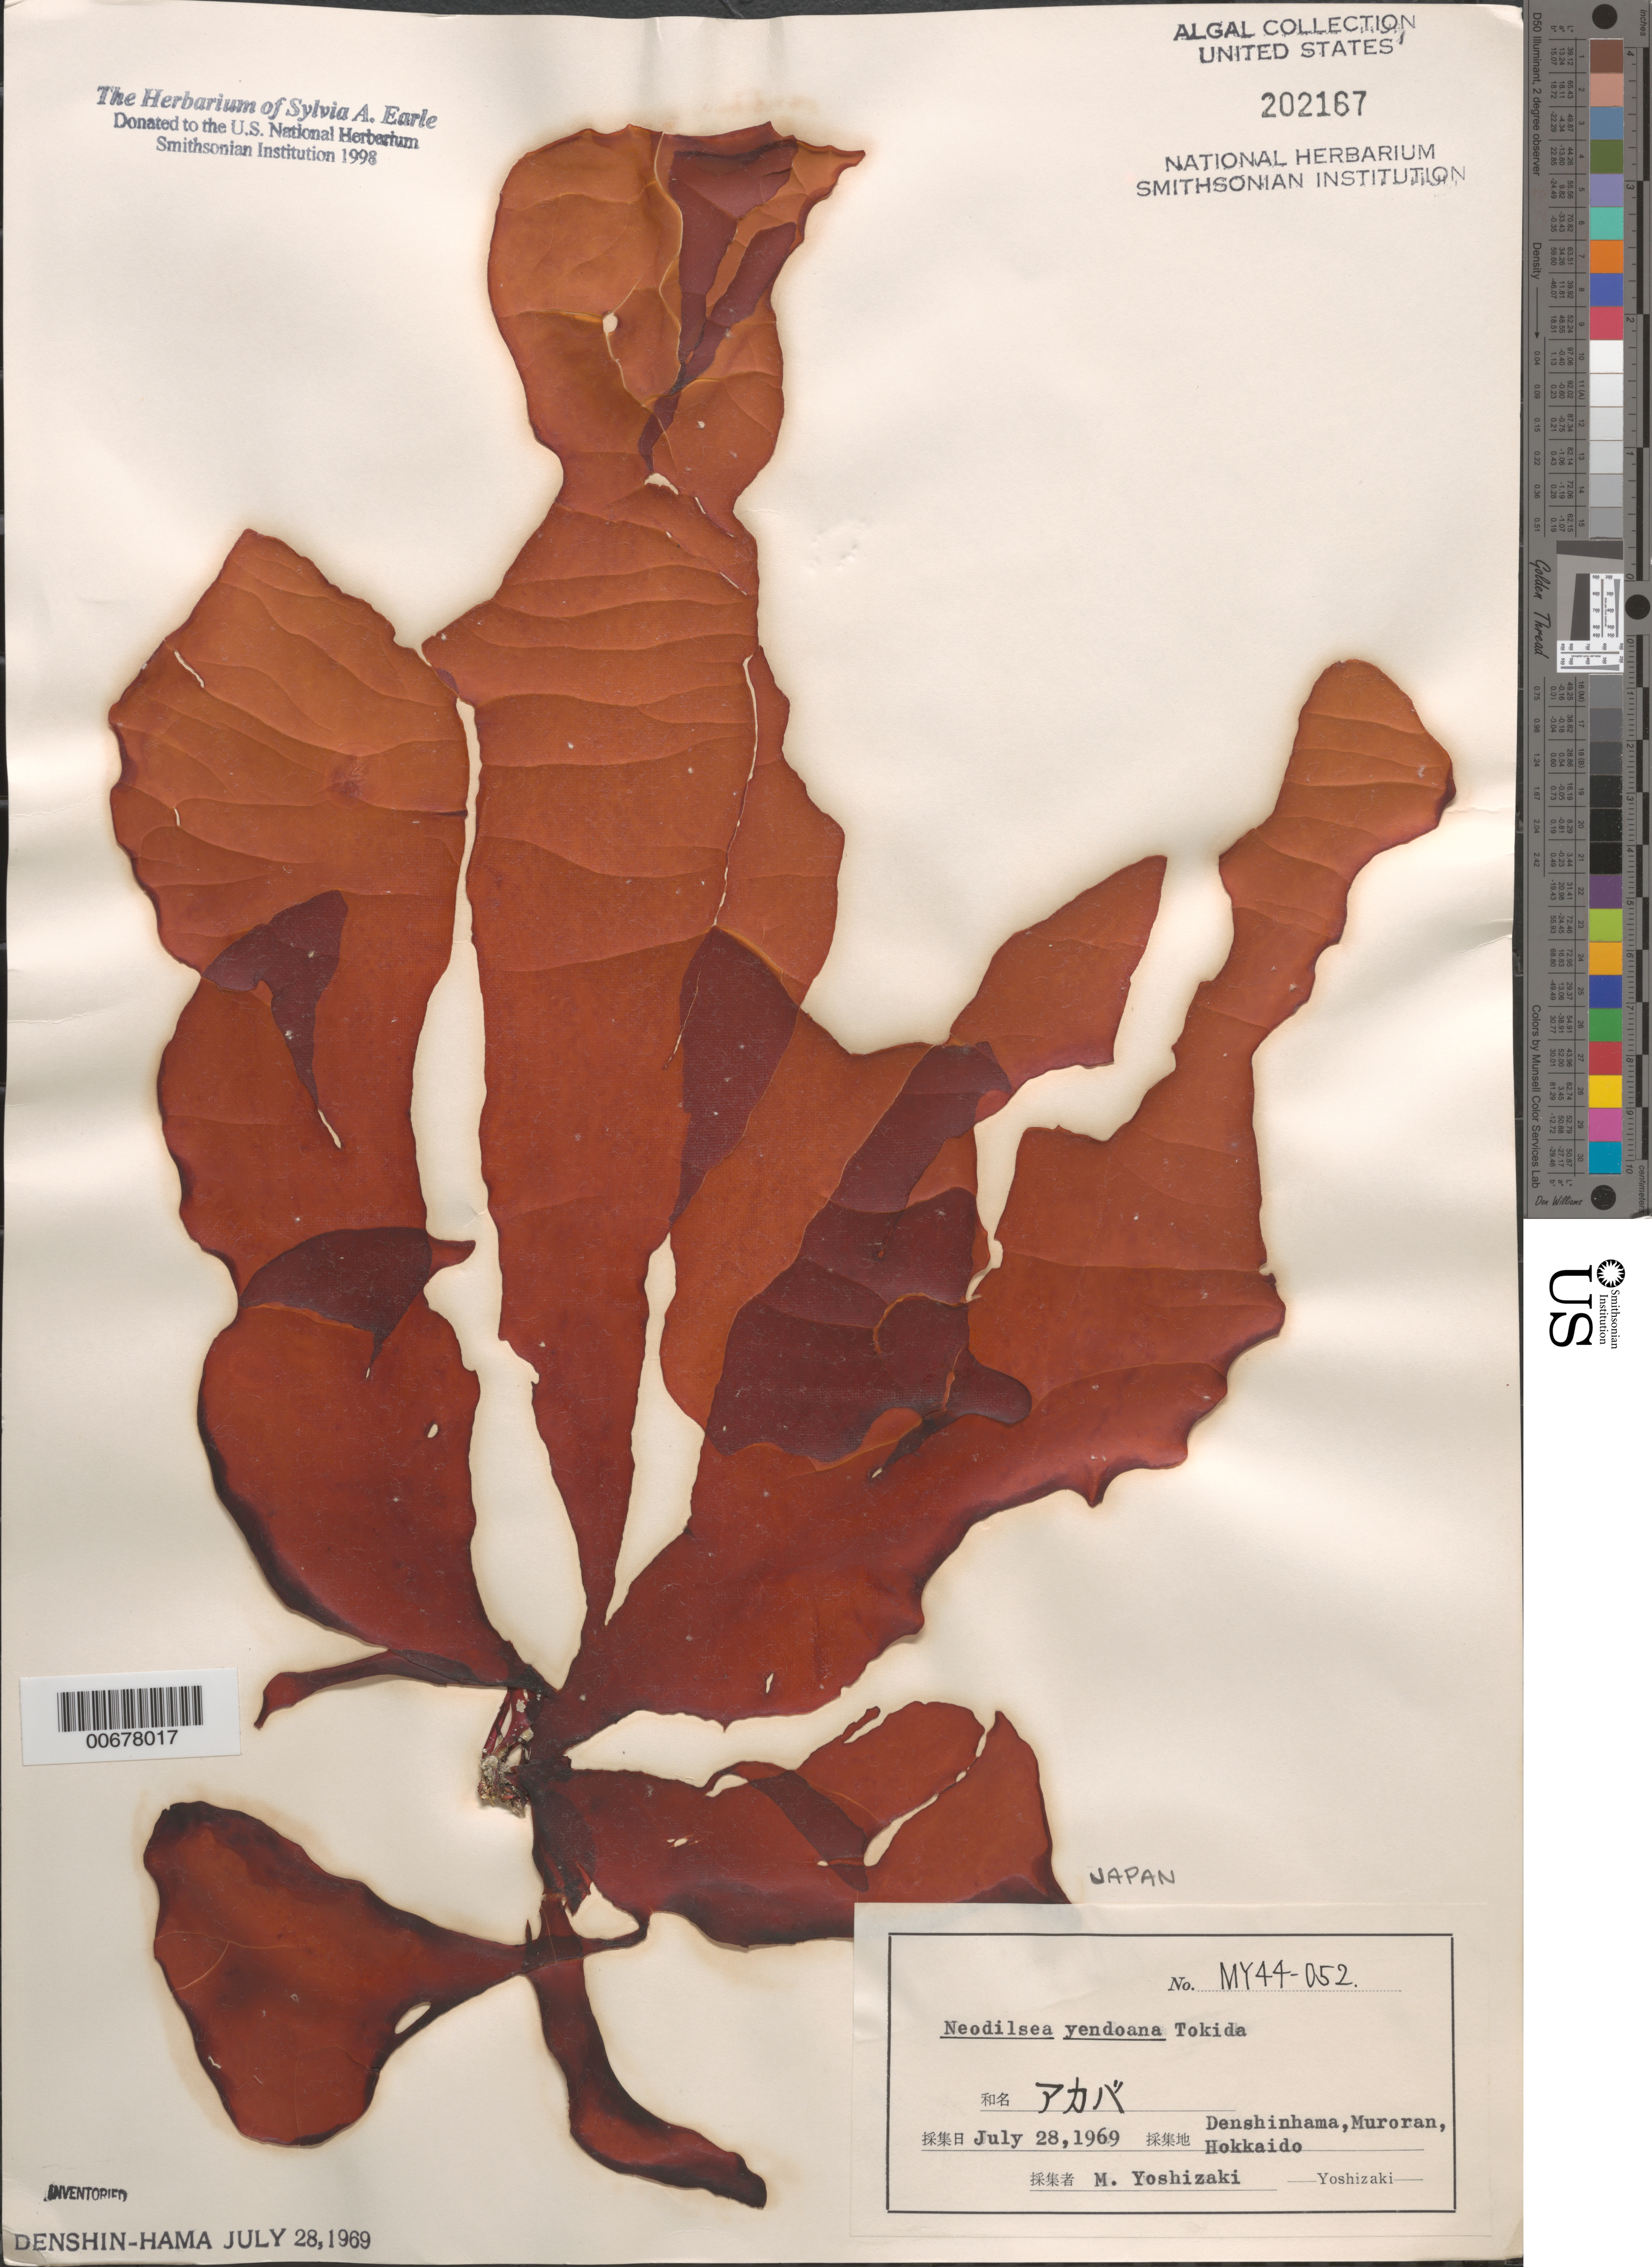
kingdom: Plantae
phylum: Rhodophyta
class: Florideophyceae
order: Gigartinales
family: Dumontiaceae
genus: Neodilsea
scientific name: Neodilsea yendoana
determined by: Yoshizaki, M.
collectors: M. Yoshizaki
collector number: MY 44-052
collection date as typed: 28 Jul 1969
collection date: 1969-07-28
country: Japan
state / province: Hokkaido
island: Hokkaido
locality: Denshinhama, Muroran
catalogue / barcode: US 202167